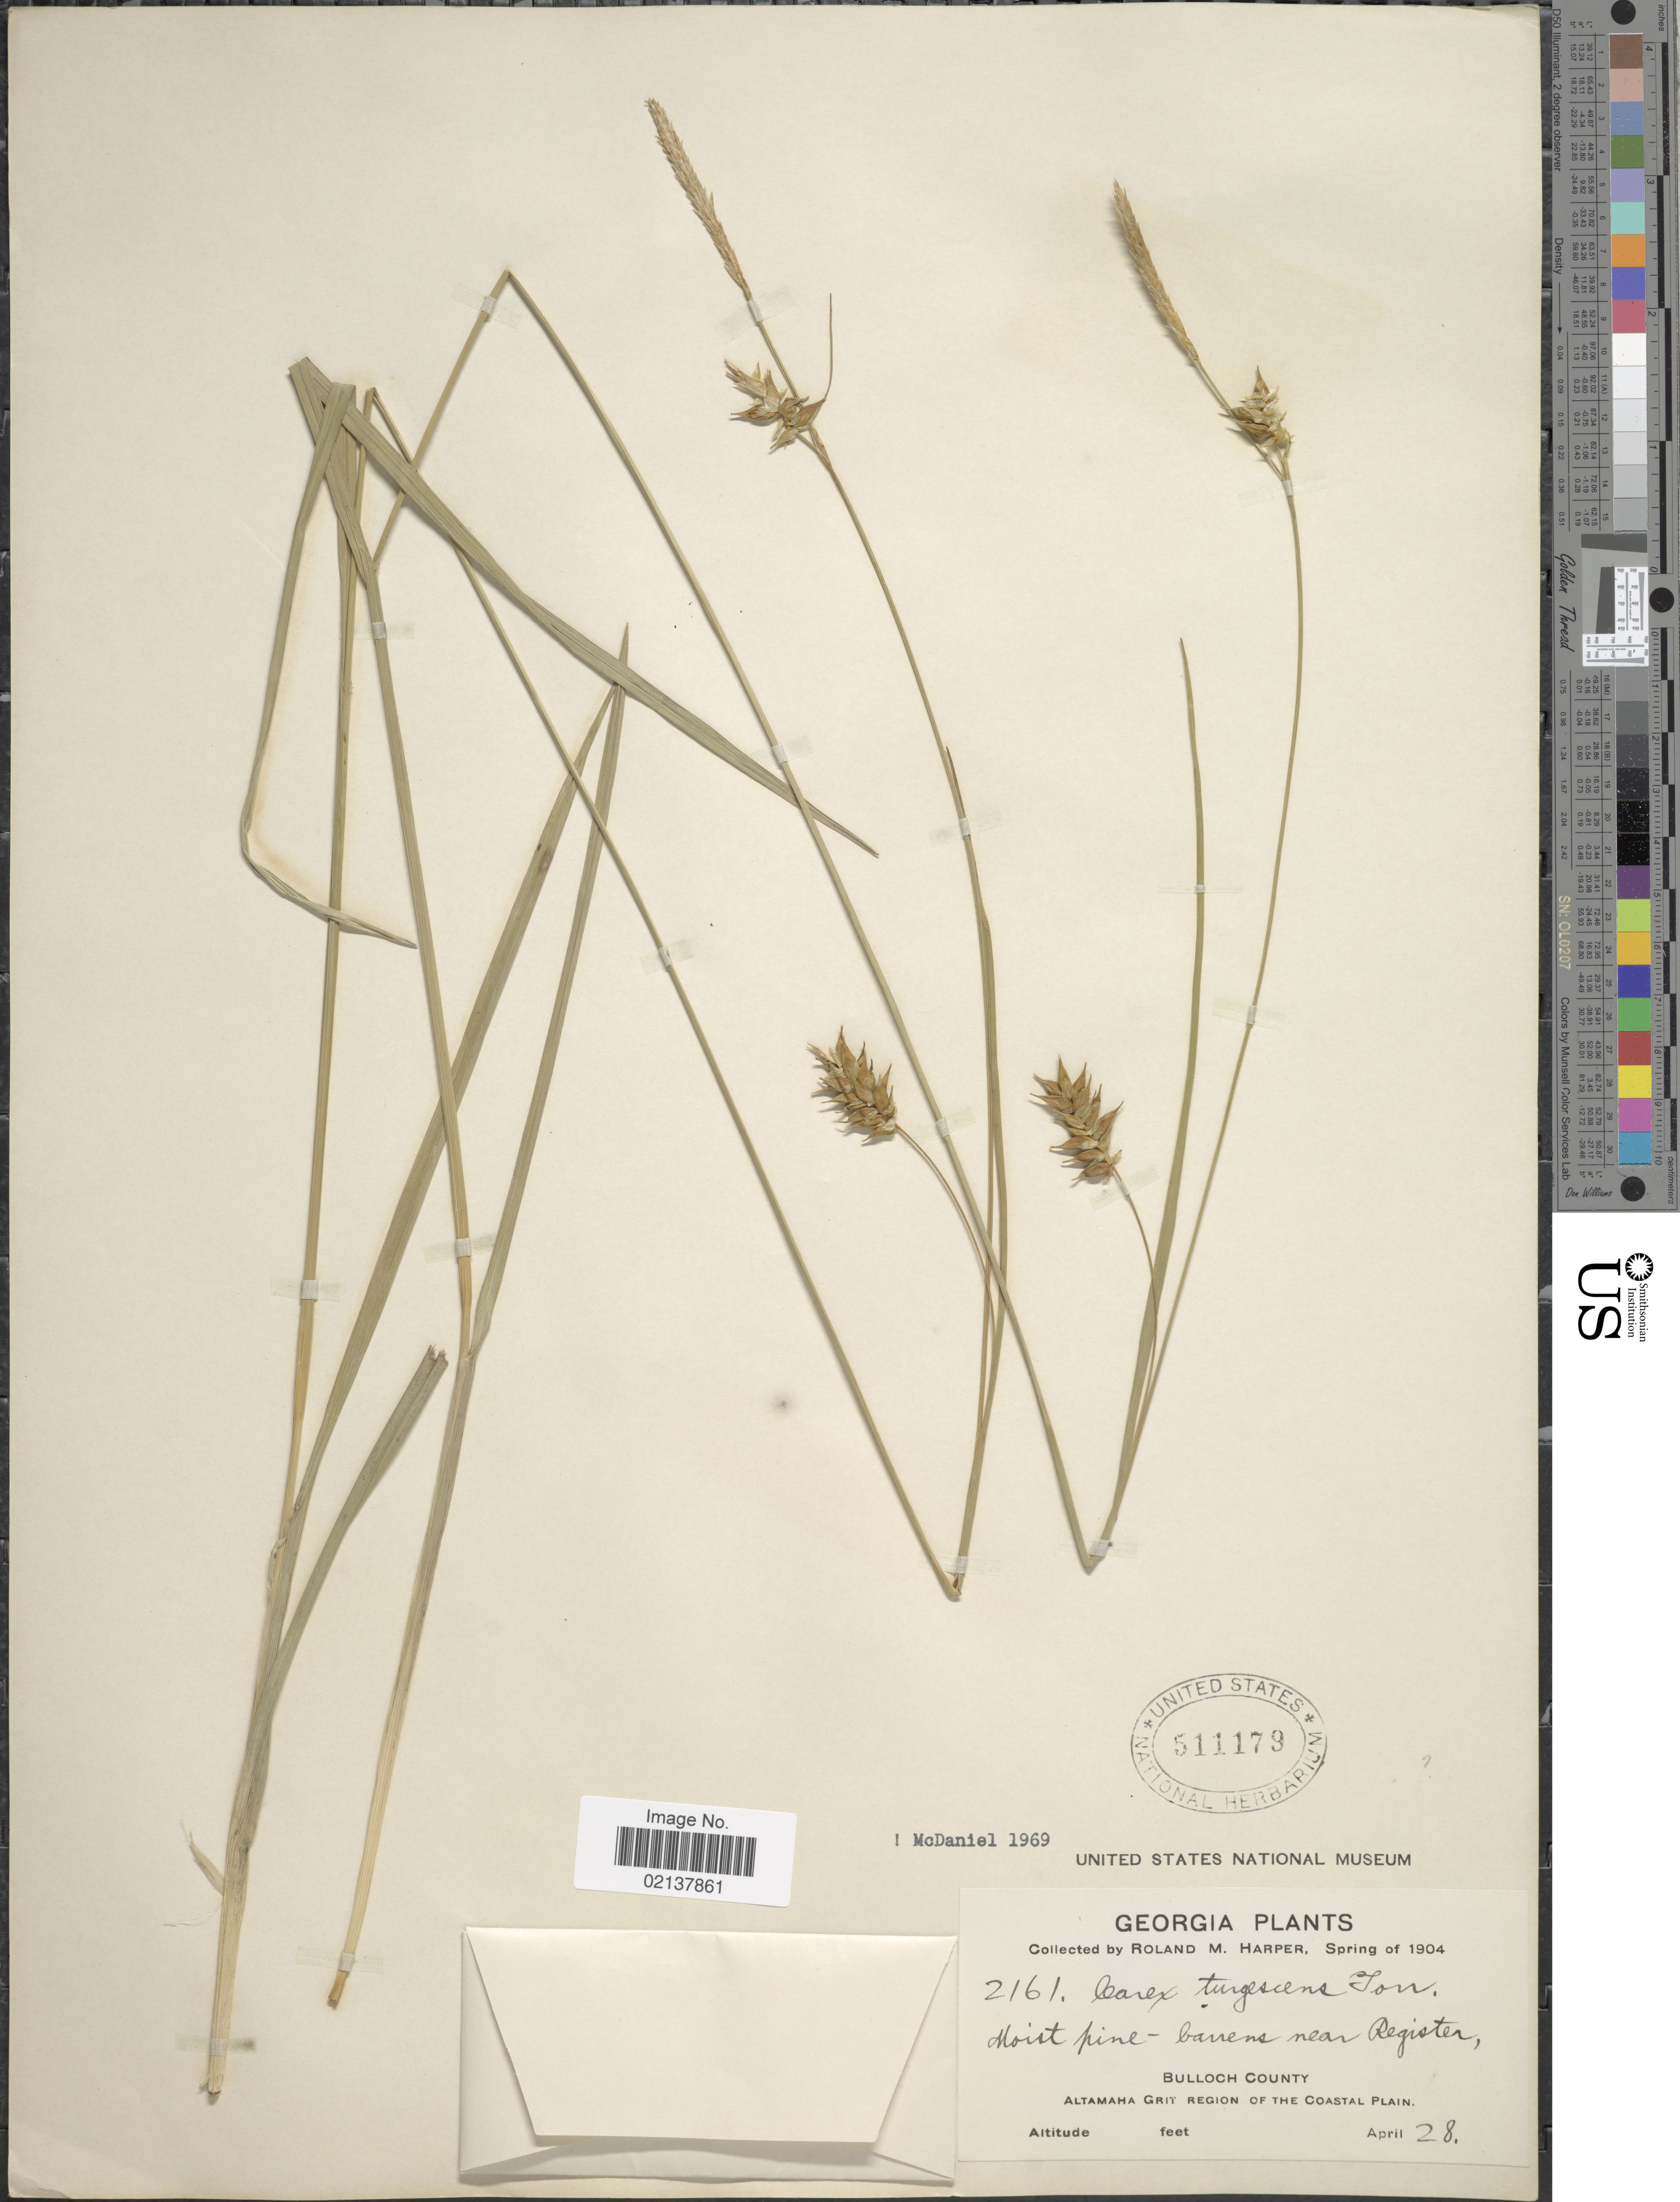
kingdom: Plantae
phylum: Tracheophyta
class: Liliopsida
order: Poales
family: Cyperaceae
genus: Carex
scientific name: Carex turgescens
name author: Torr.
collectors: R. M. Harper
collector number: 2161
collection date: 1904-04-28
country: United States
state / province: Georgia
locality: Moist pine-barrens near Register, Bulloch County, Altamaha Grit Region of The Coastal Plain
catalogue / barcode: US 511179